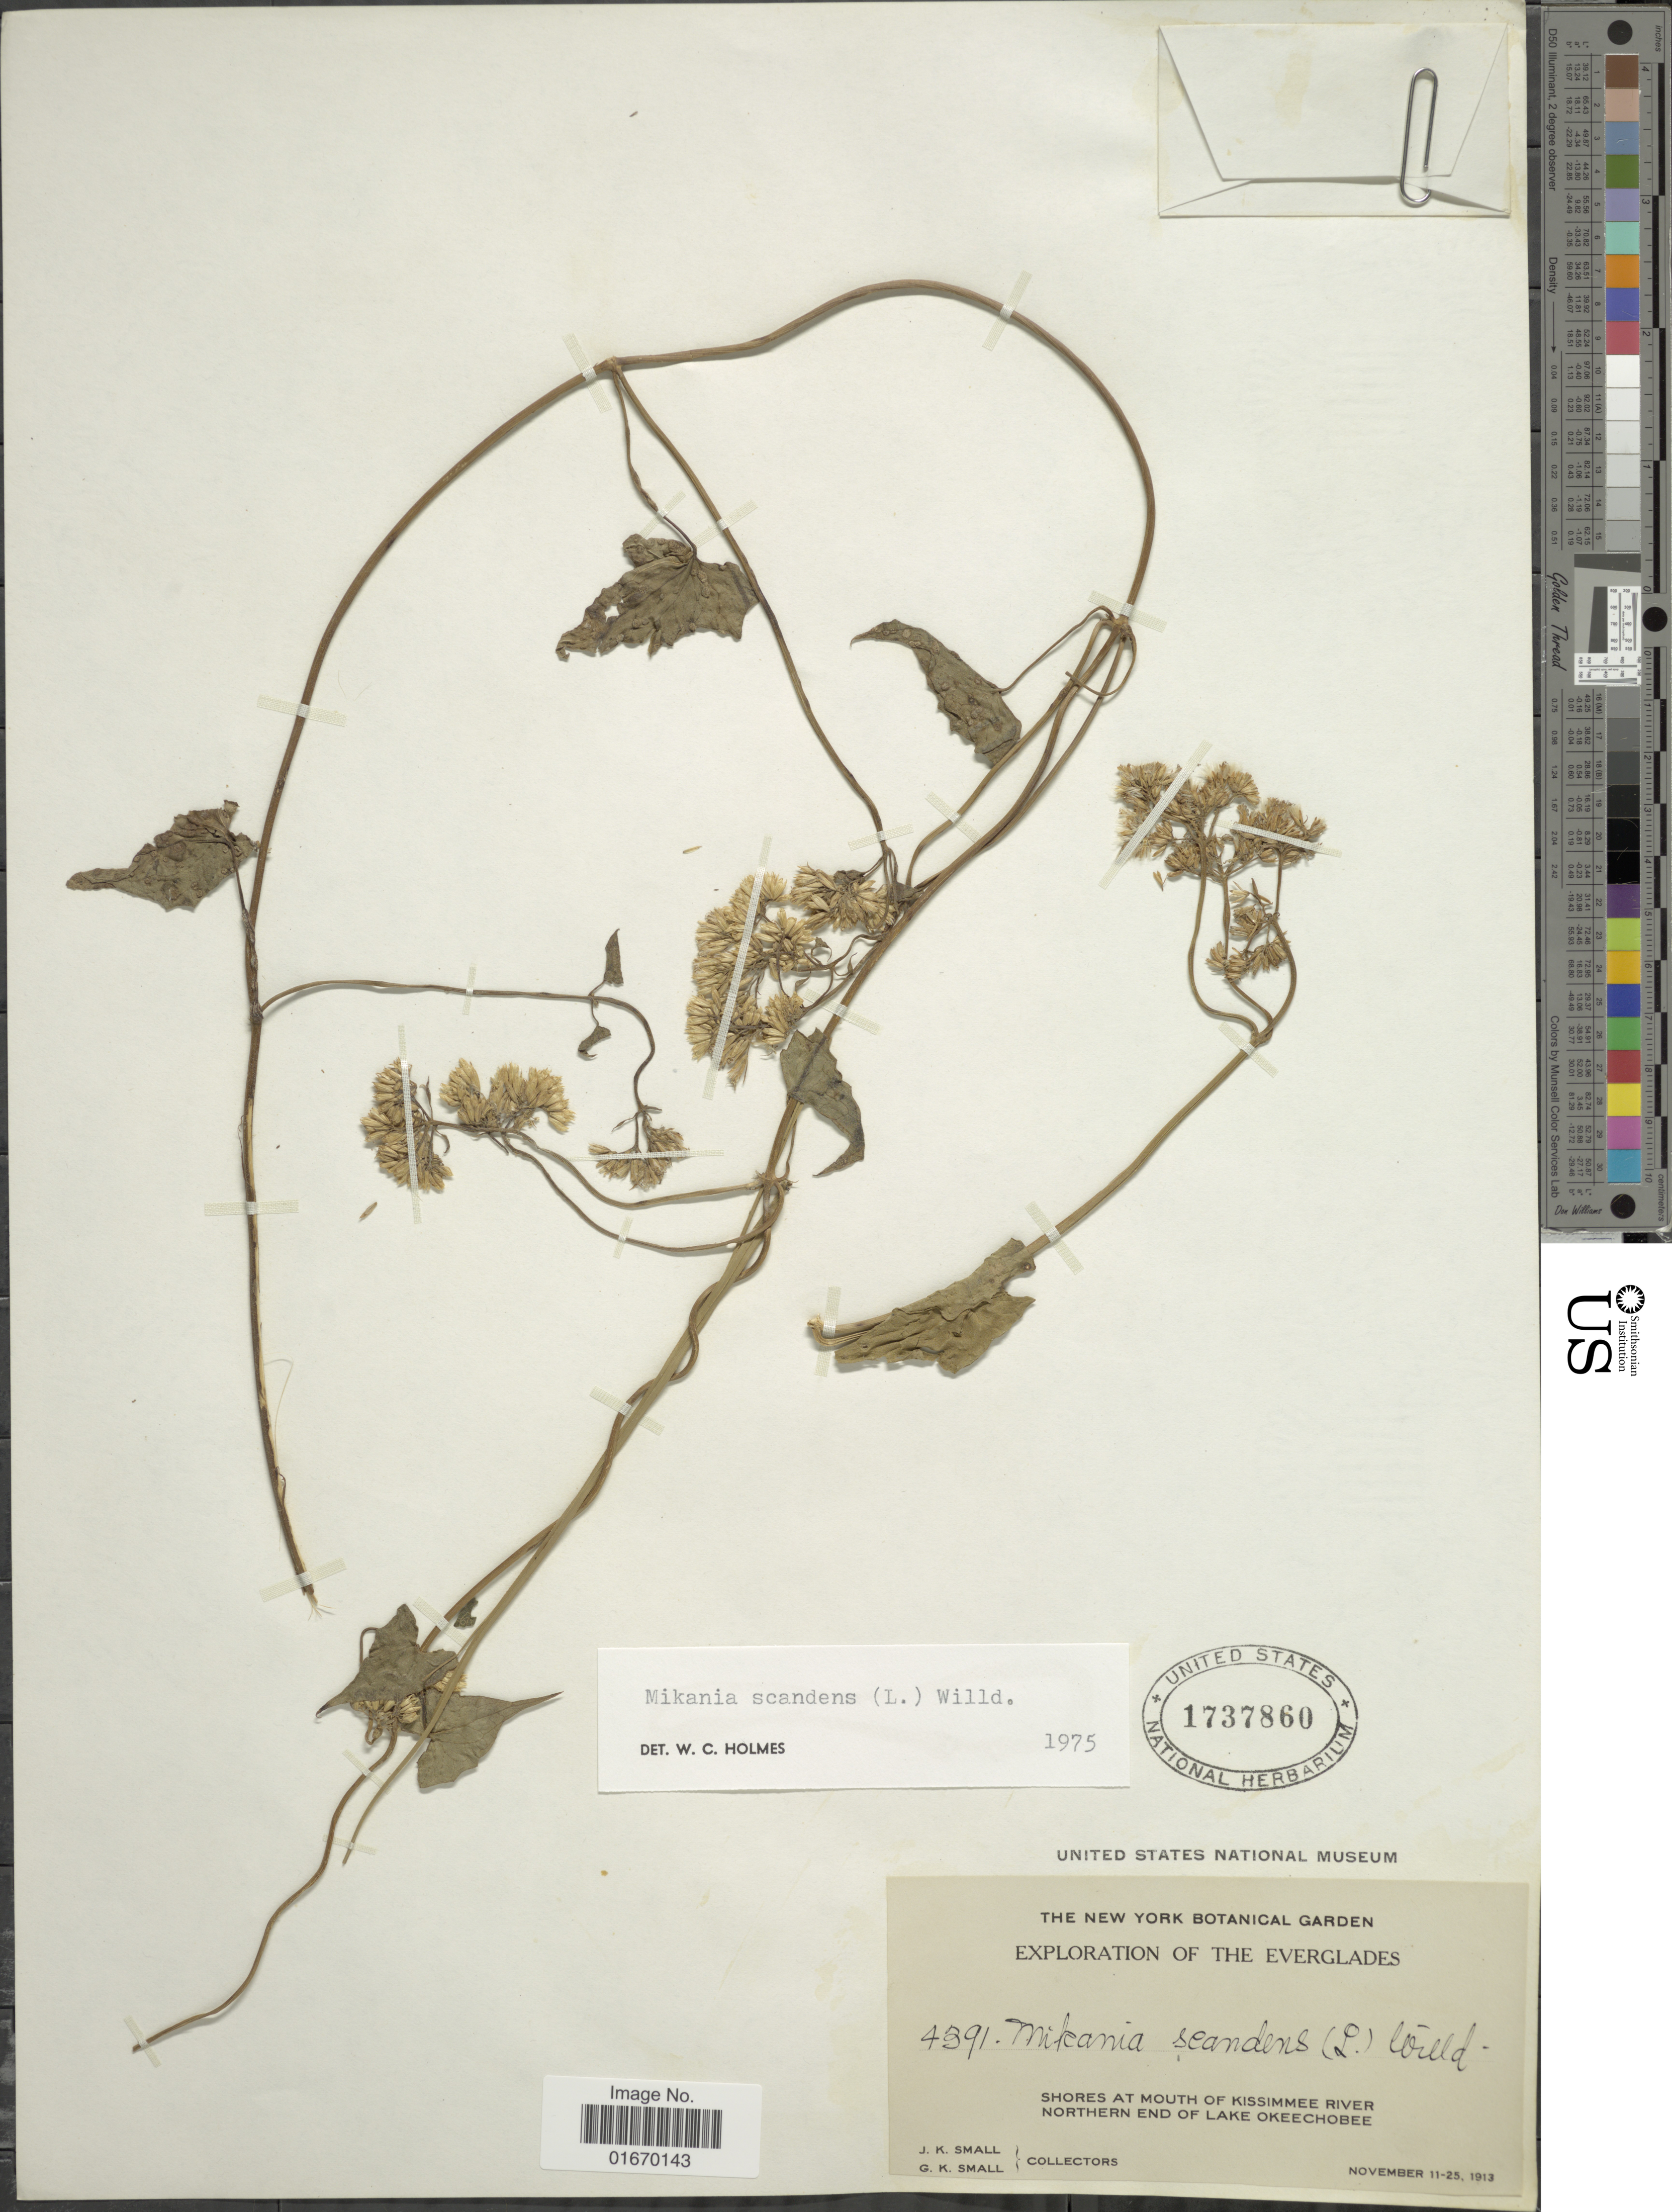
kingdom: Plantae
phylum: Tracheophyta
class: Magnoliopsida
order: Asterales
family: Asteraceae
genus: Mikania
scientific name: Mikania scandens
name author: (L.) Willd.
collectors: J. K. Small & G. K. Small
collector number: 4391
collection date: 1913-11-11/1913-11-25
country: United States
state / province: Florida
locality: Everglades, shores at mouth of Kissimmee River, Northern end of Lake Okeechobee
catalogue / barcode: US 1737860